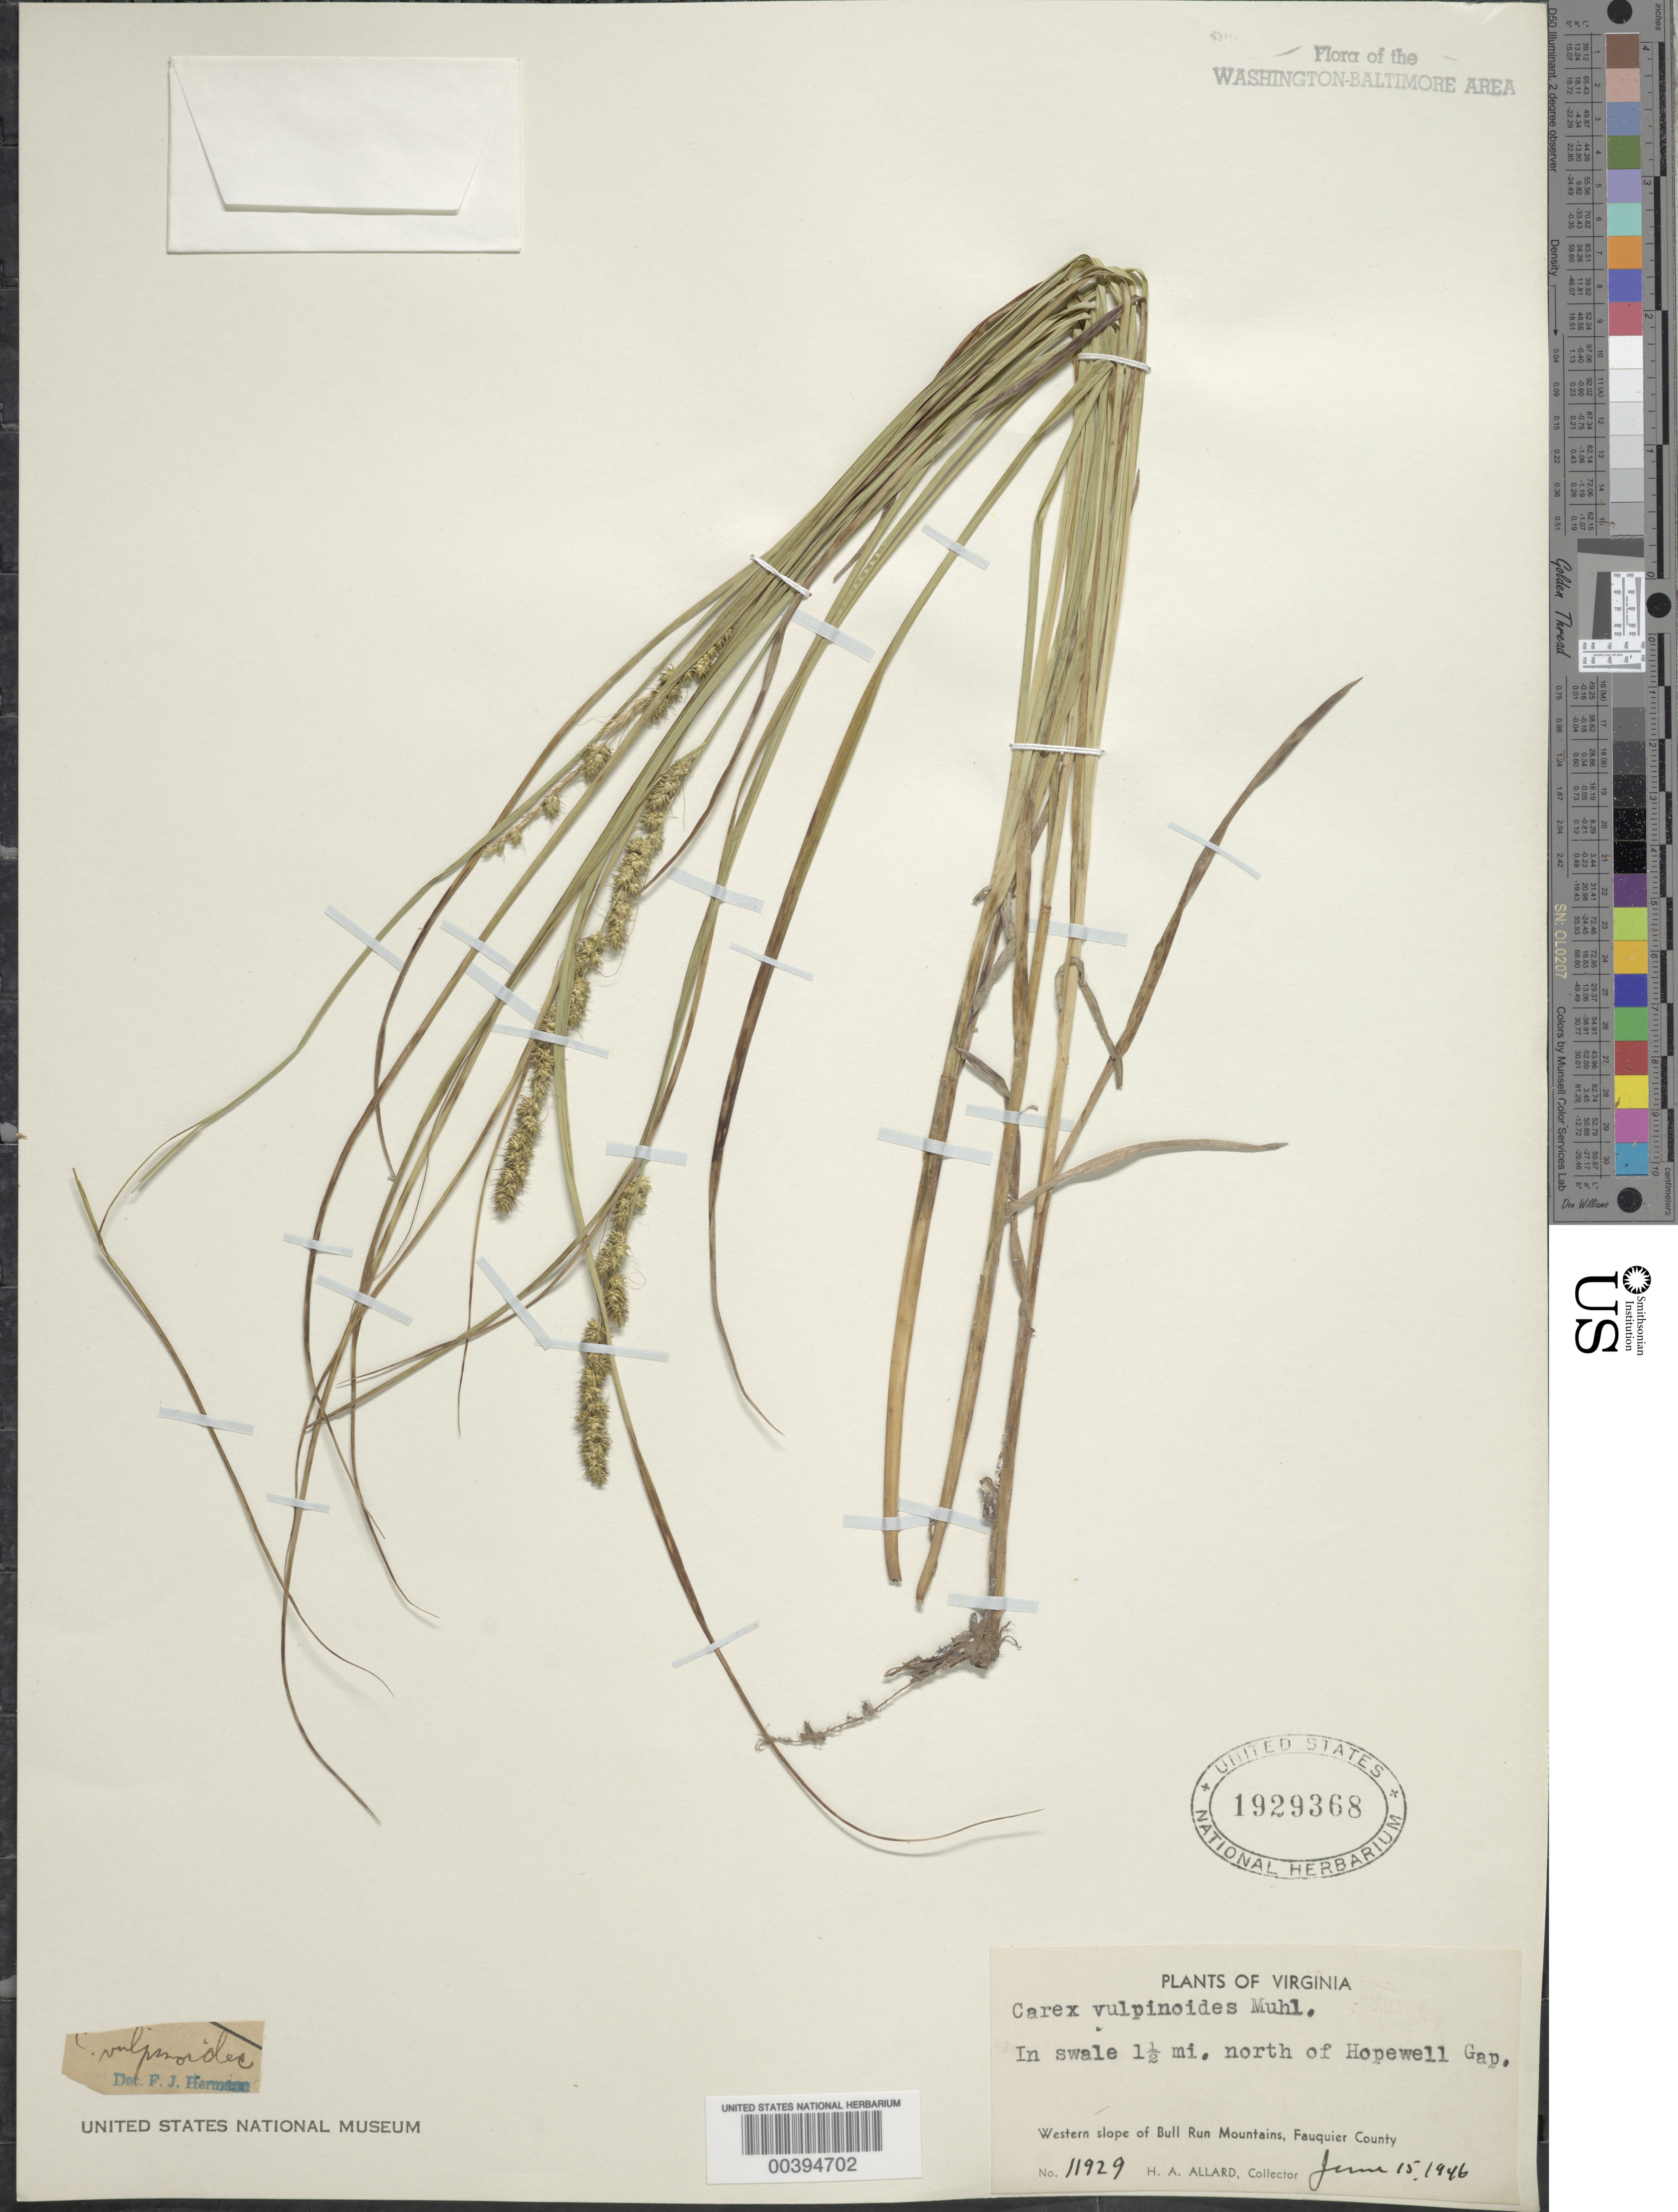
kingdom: Plantae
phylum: Tracheophyta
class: Liliopsida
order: Poales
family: Cyperaceae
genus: Carex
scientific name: Carex vulpinoidea Michx.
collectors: H. A. Allard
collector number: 11929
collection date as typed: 15 Jun 1946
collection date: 1946-06-15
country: United States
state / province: Virginia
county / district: Fauquier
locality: North of Hopewell Gap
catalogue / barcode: US 1929368